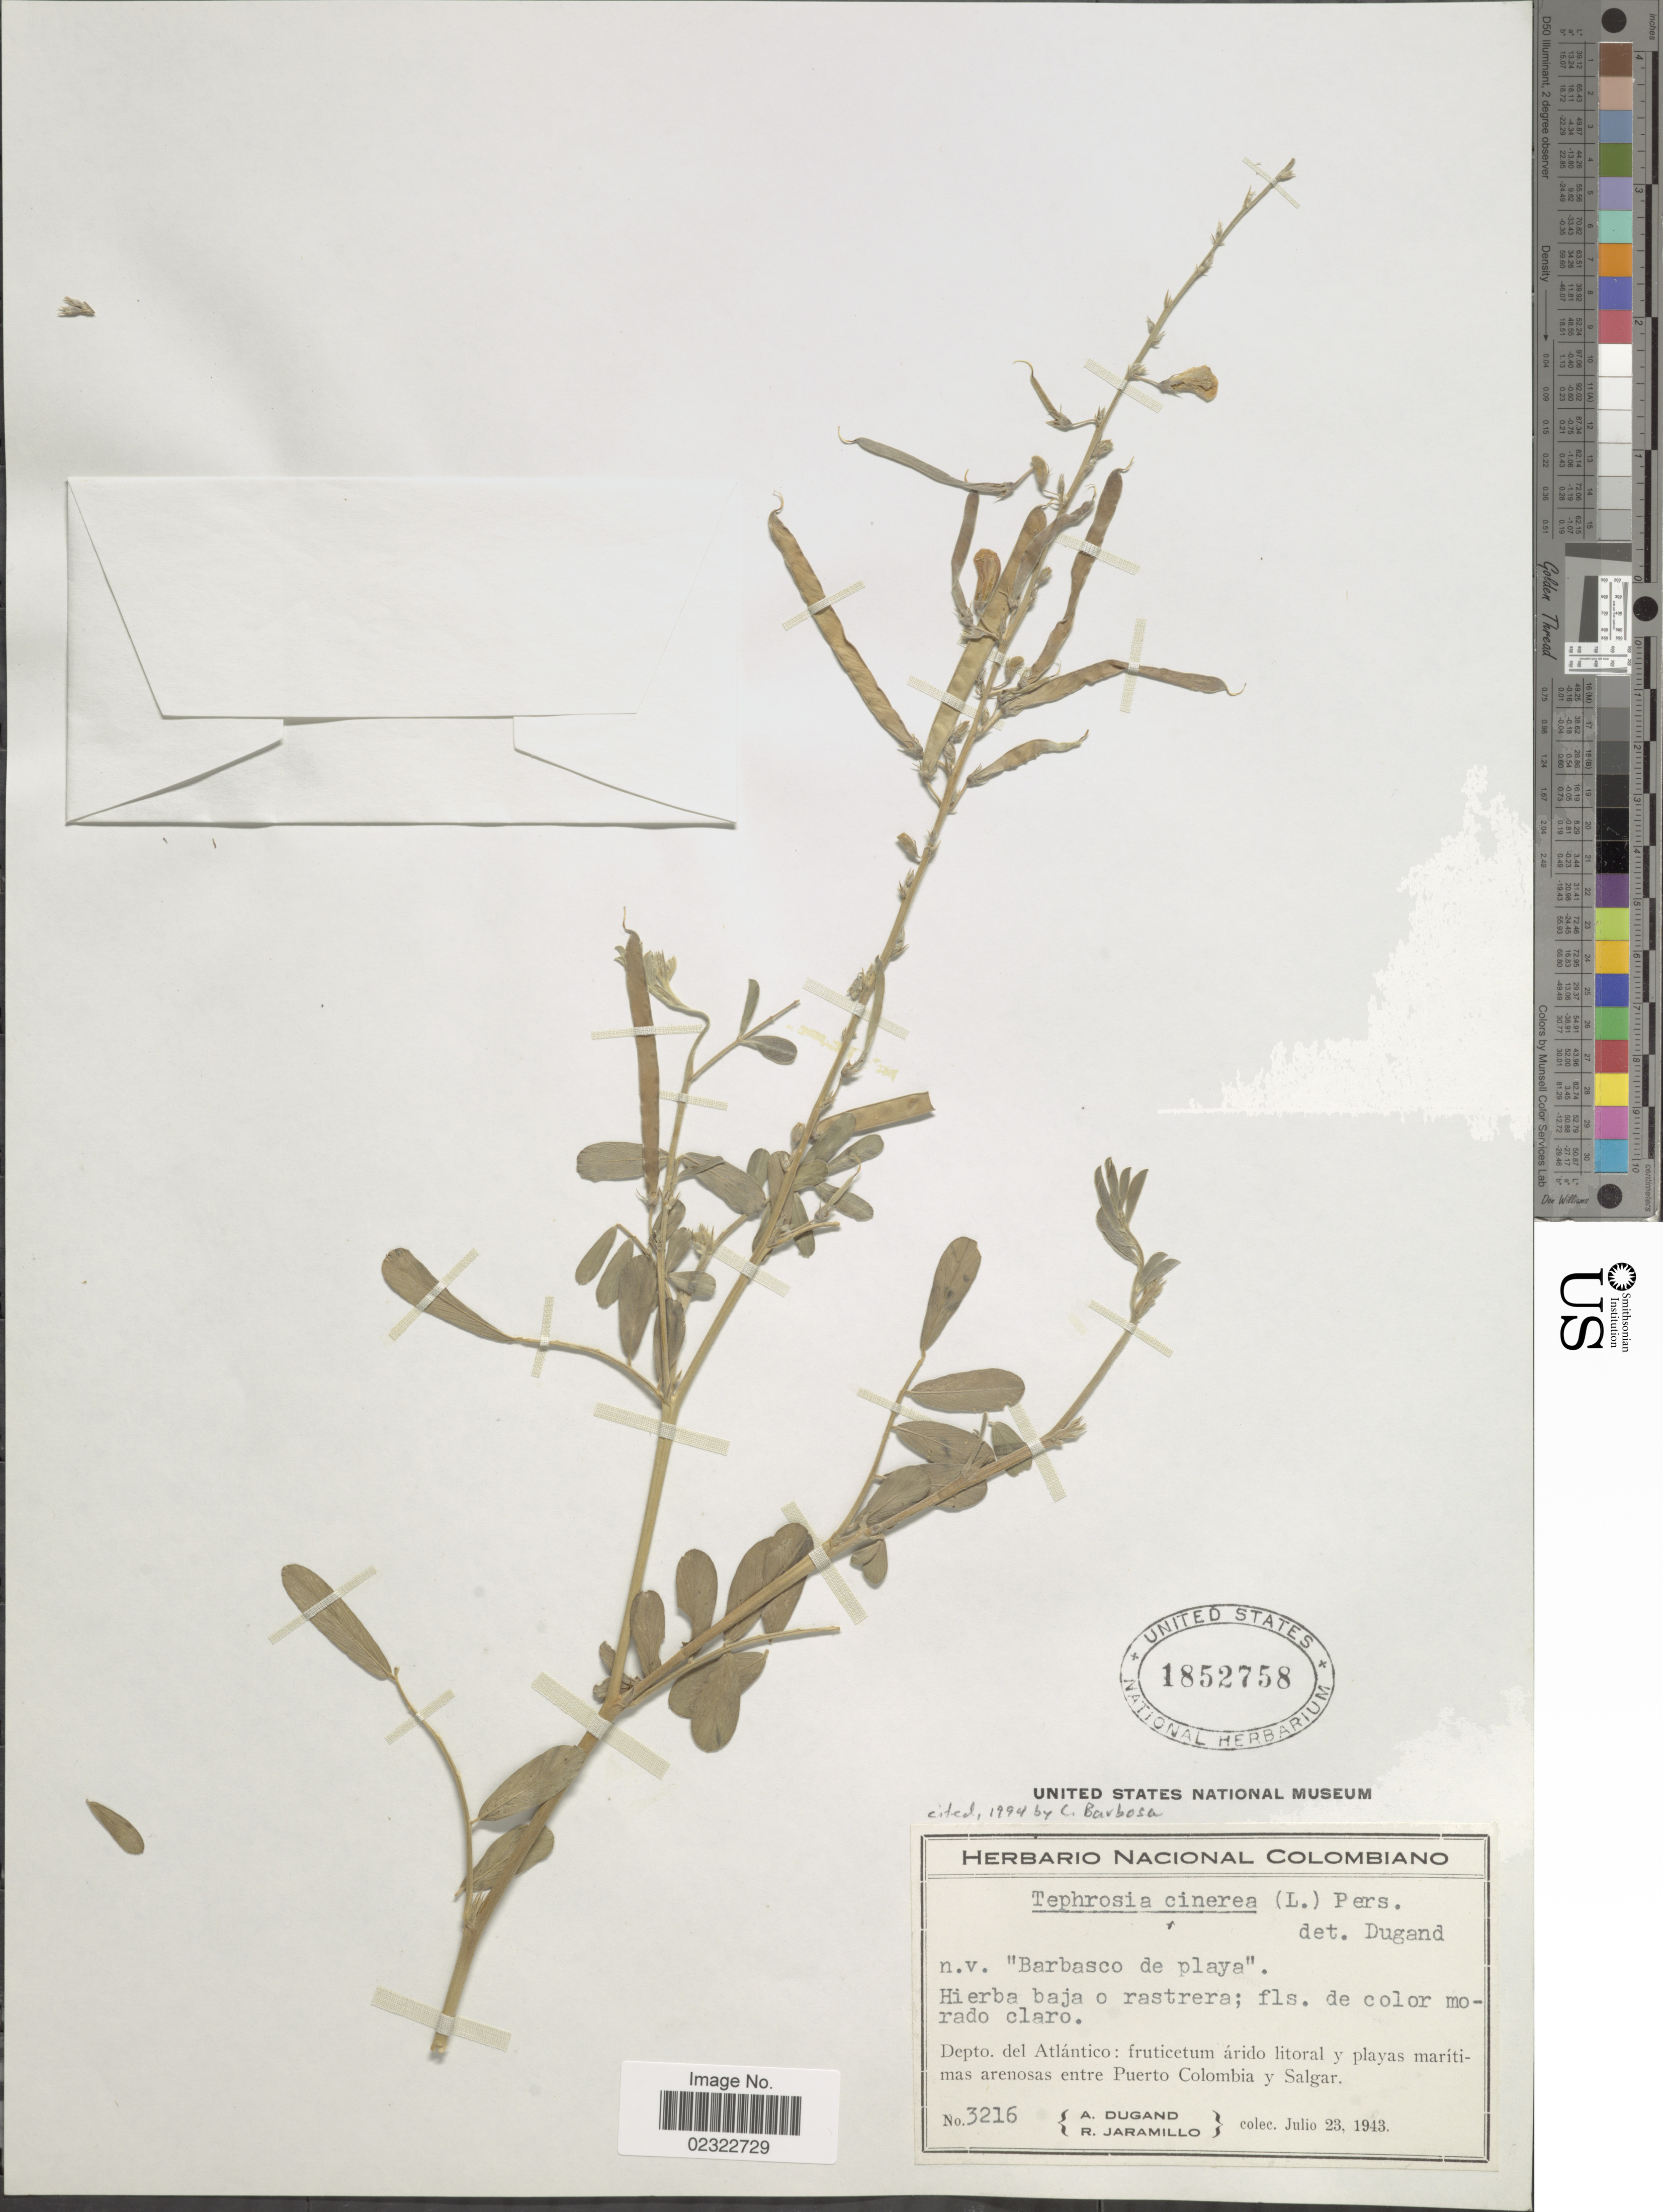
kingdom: Plantae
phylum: Tracheophyta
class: Magnoliopsida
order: Fabales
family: Fabaceae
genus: Tephrosia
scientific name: Tephrosia cinerea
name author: (L.) Pers.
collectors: A. Dugand & R. Jaramillo M.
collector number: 3216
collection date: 1943-09-23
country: Colombia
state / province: Atlántico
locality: Entre Puerto Colombia y Salgar.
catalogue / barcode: US 1852758